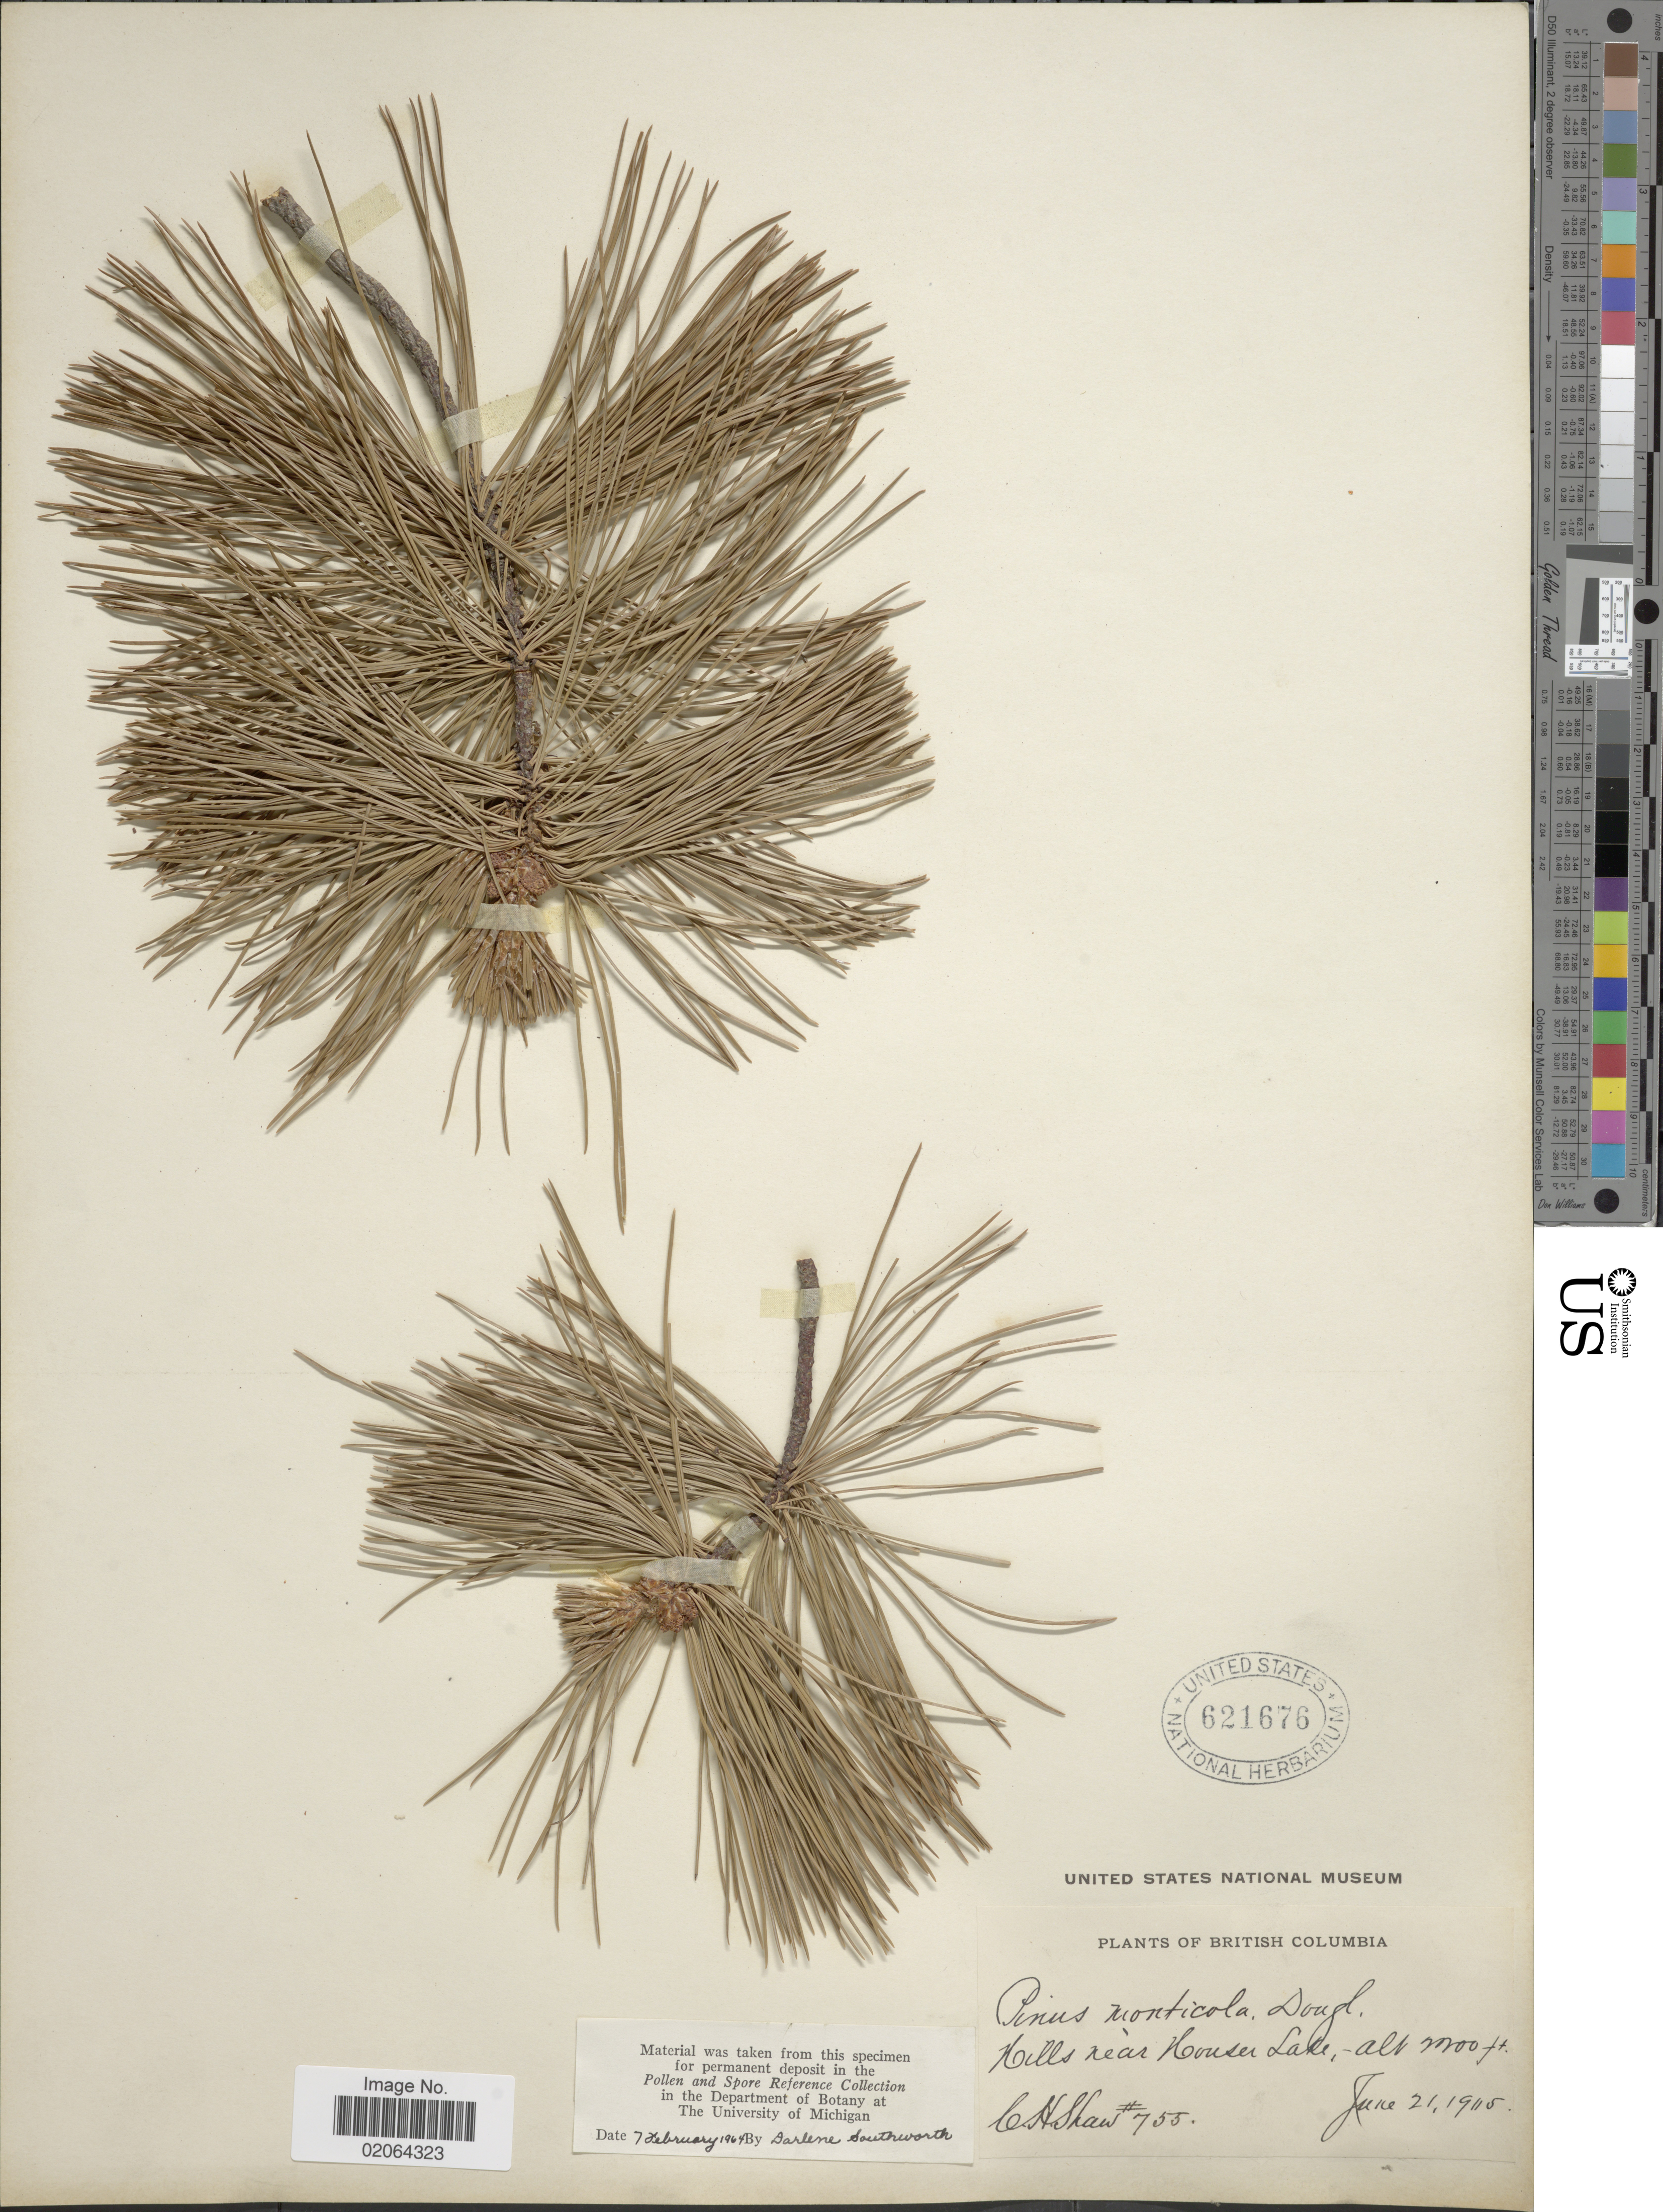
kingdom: Plantae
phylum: Tracheophyta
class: Pinopsida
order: Pinales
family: Pinaceae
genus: Pinus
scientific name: Pinus monticola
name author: Douglas ex D. Don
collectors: C. S. Shaw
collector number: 755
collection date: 1905-06-21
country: Canada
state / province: British Columbia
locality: Bristish Columbia. Hills near Houser Lake.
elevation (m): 610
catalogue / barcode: US 621676